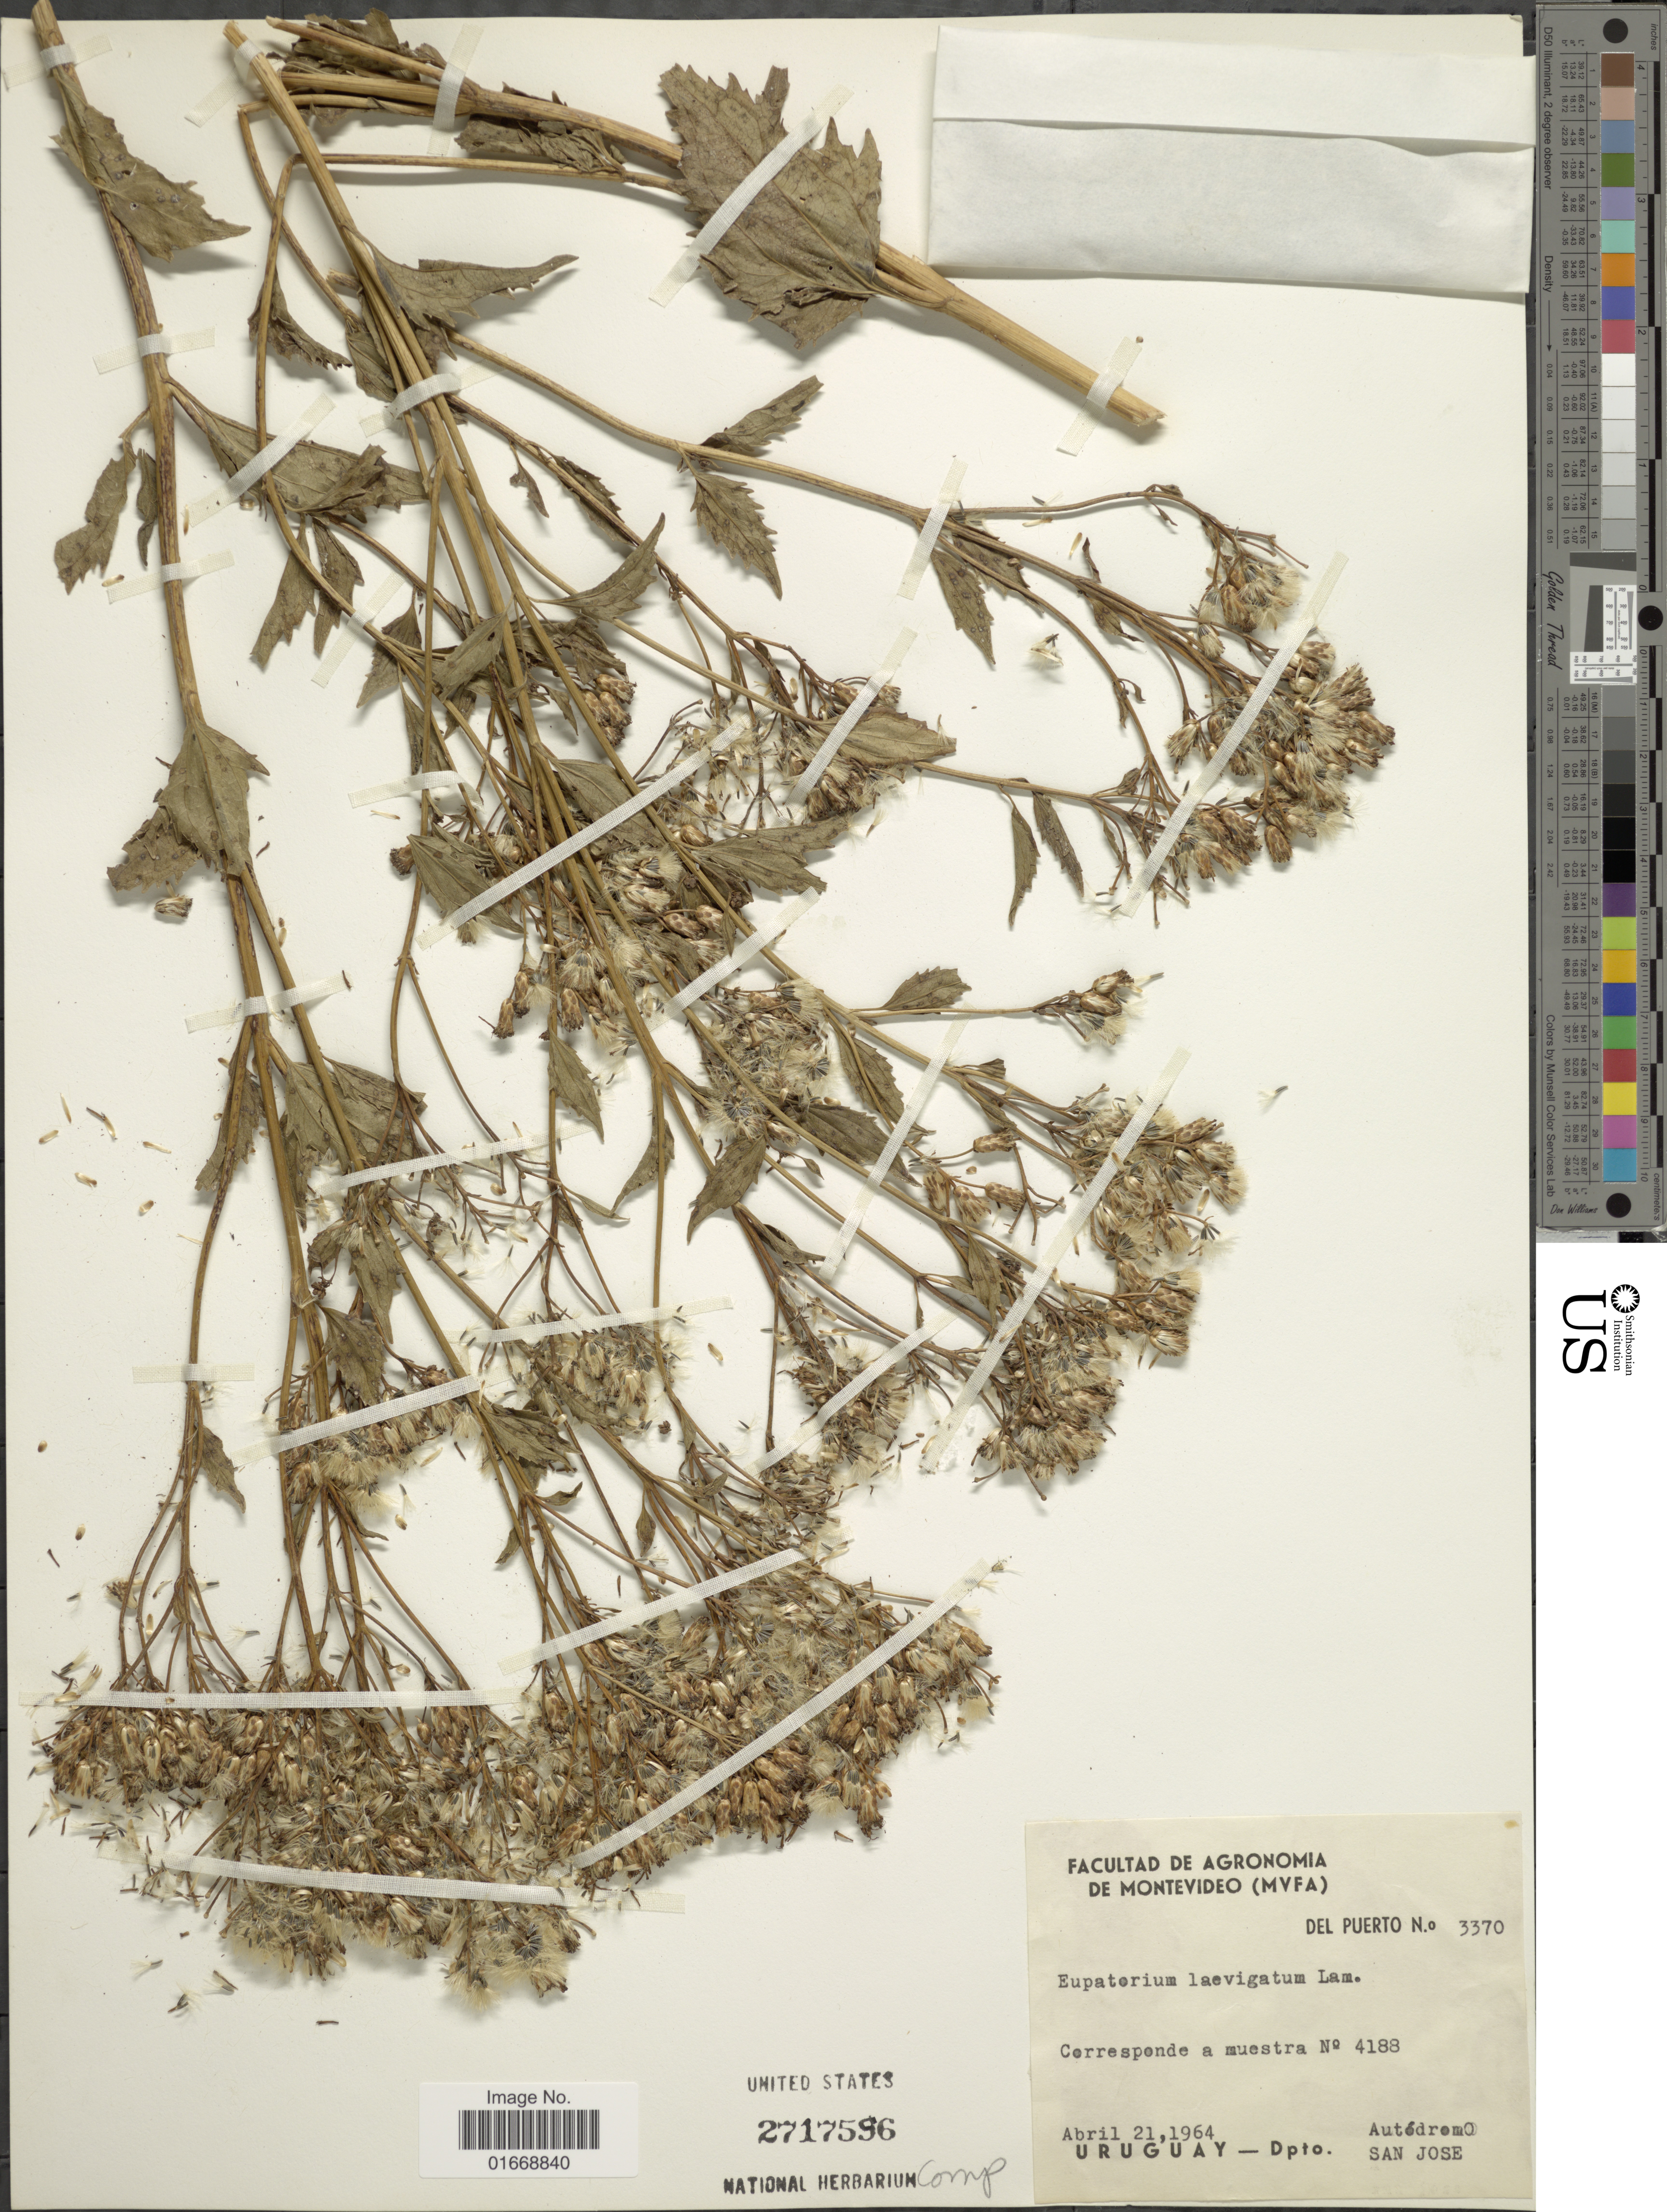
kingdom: Plantae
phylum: Tracheophyta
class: Magnoliopsida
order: Asterales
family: Asteraceae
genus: Chromolaena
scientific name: Chromolaena polyantha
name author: (Sch. Bip. & Baker) R.M. King & H. Rob.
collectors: Del Puerto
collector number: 3370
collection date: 1964-04-21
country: Uruguay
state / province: San Jose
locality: Autodromo [unsure placement]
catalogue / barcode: US 2717596